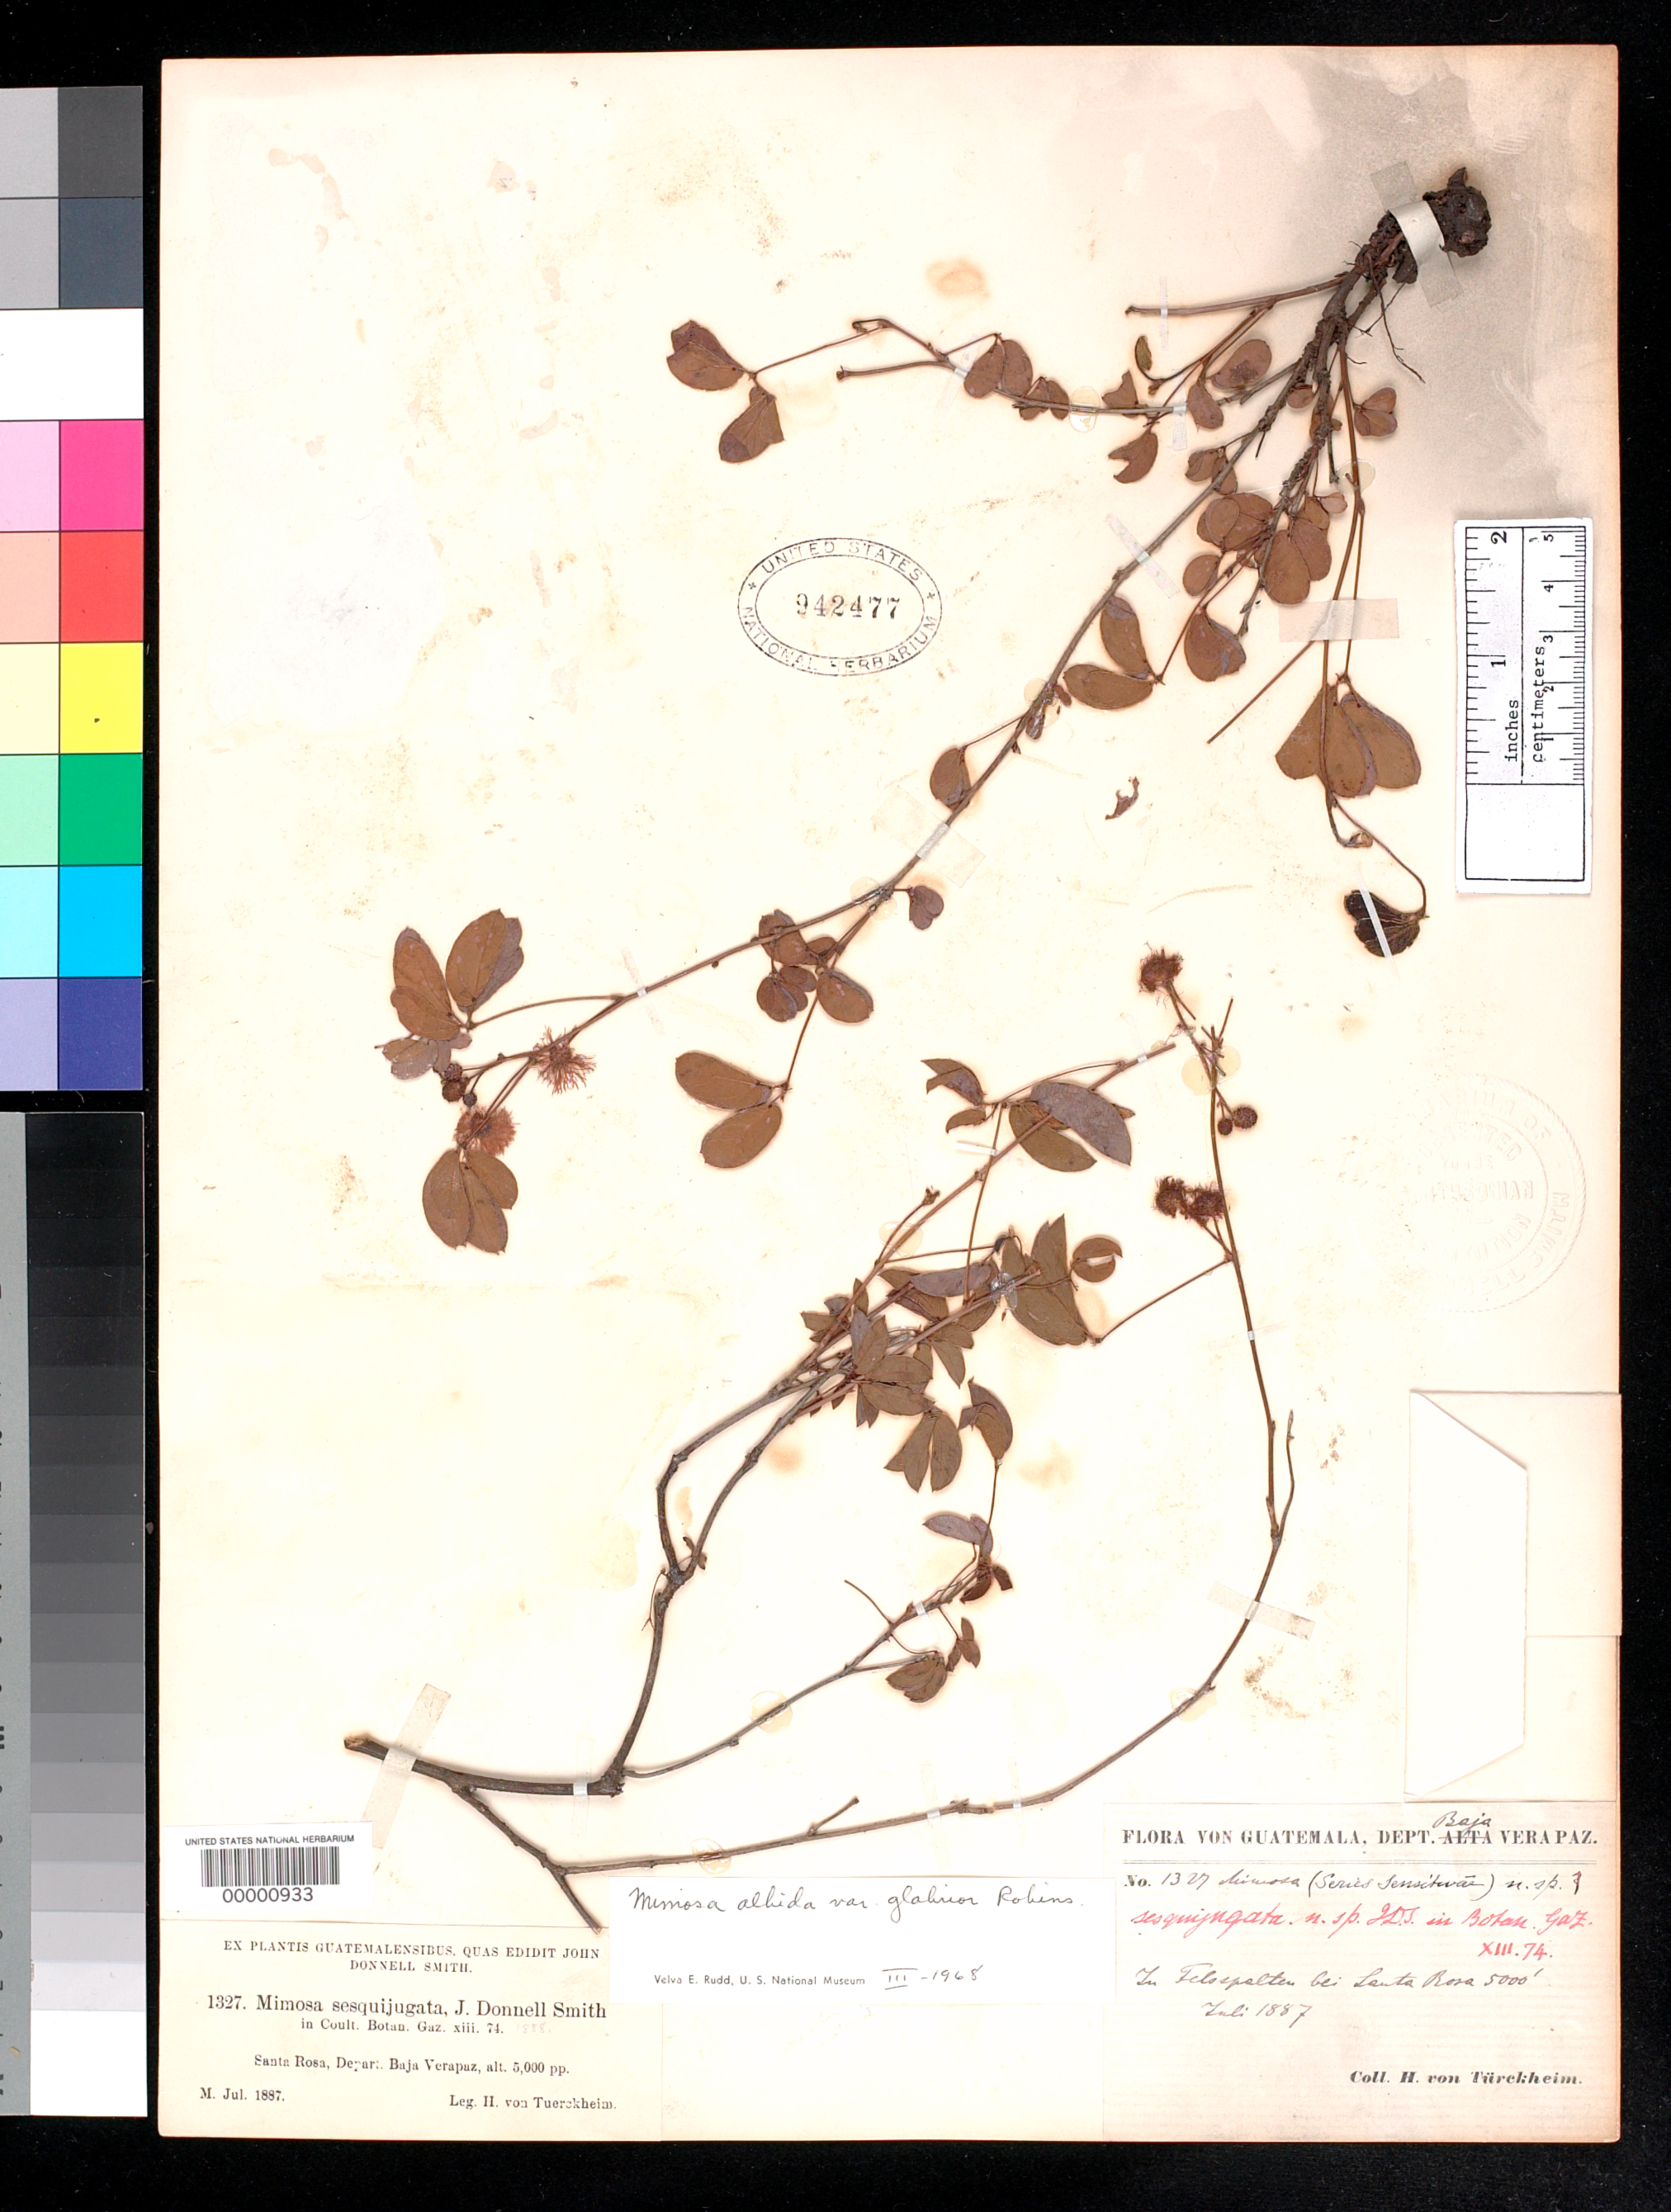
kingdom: Plantae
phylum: Tracheophyta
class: Magnoliopsida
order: Fabales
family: Fabaceae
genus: Mimosa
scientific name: Mimosa sesquijugata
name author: Donn. Sm.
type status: Type Collection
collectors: H. von Türckheim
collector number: J.D.S. 1327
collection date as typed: Jul 1887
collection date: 1887-07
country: Guatemala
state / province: Baja Verapaz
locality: Near Santa Rosa.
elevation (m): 1524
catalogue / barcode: US 942477